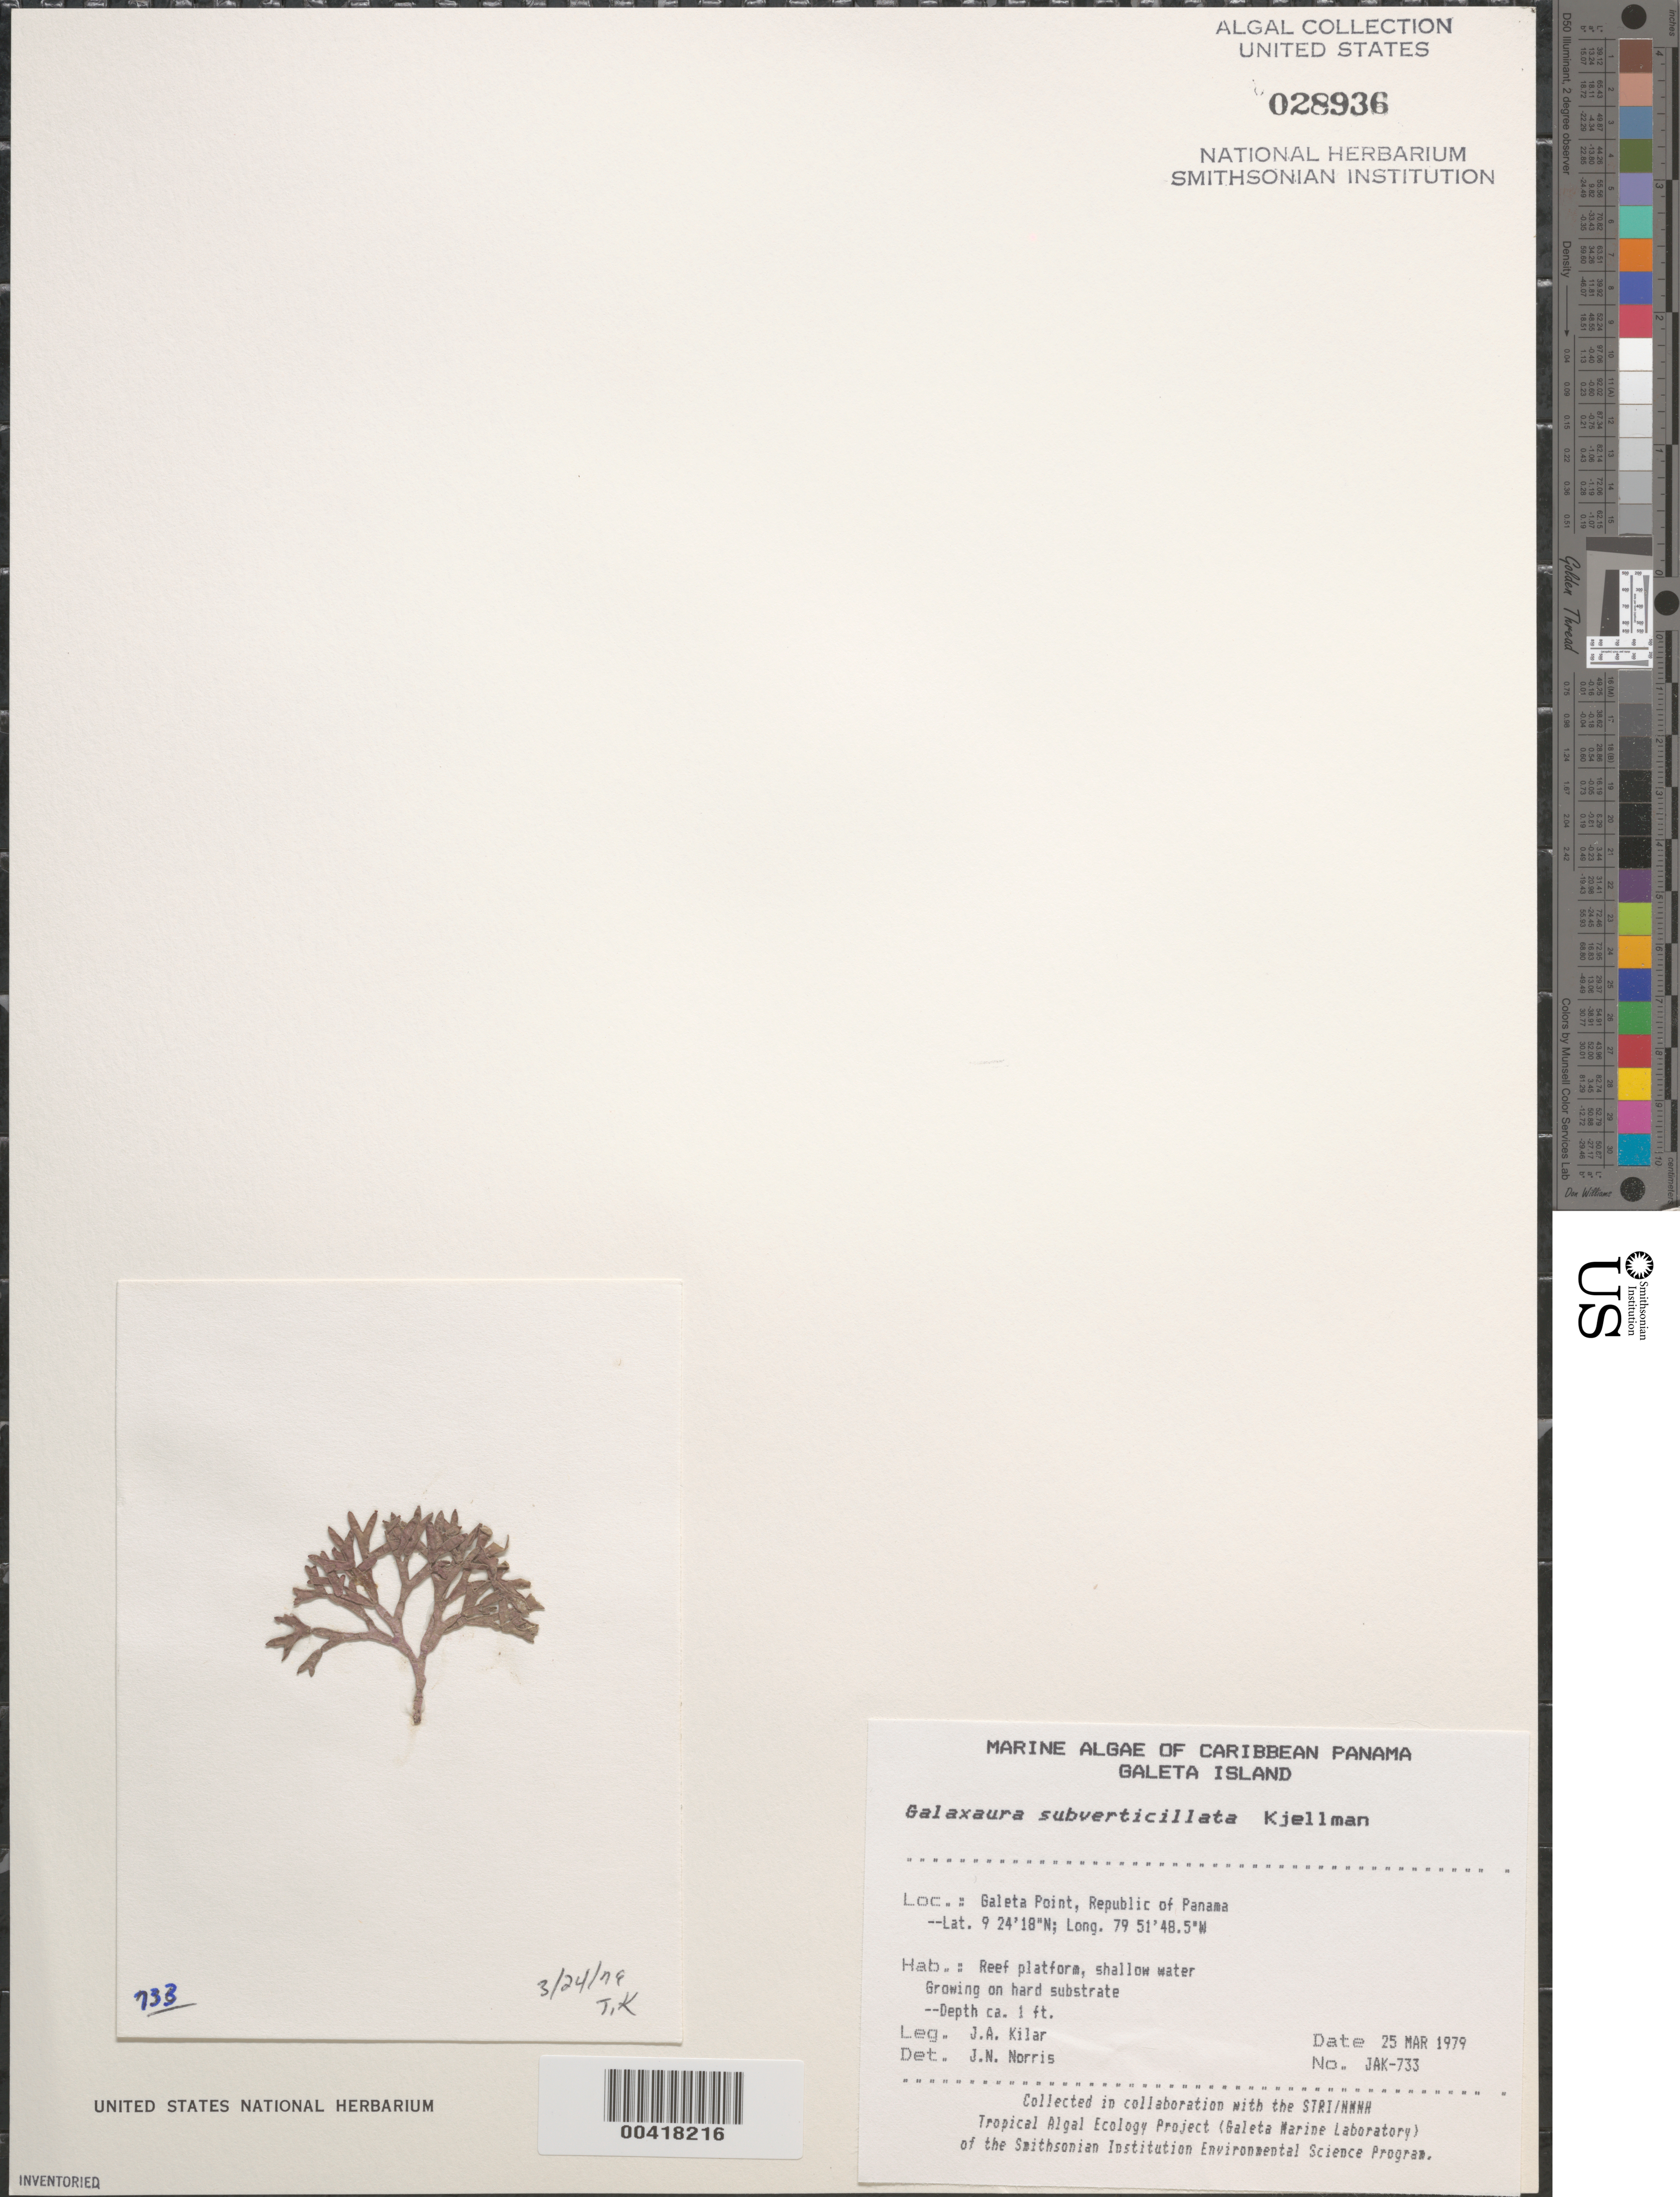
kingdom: Plantae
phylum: Rhodophyta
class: Florideophyceae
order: Nemaliales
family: Galaxauraceae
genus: Galaxaura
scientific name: Galaxaura rugosa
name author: (Ellis & Sol.) J.V.Lamouroux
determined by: Algae name updating Project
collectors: J. A. Kilar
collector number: JAK-733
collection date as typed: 25 Mar 1979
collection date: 1979-03-25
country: Panama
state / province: Colón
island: Galeta Island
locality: Galeta Point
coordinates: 9 24' 18" N, 79 51' 48.5" W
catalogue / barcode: US 28936